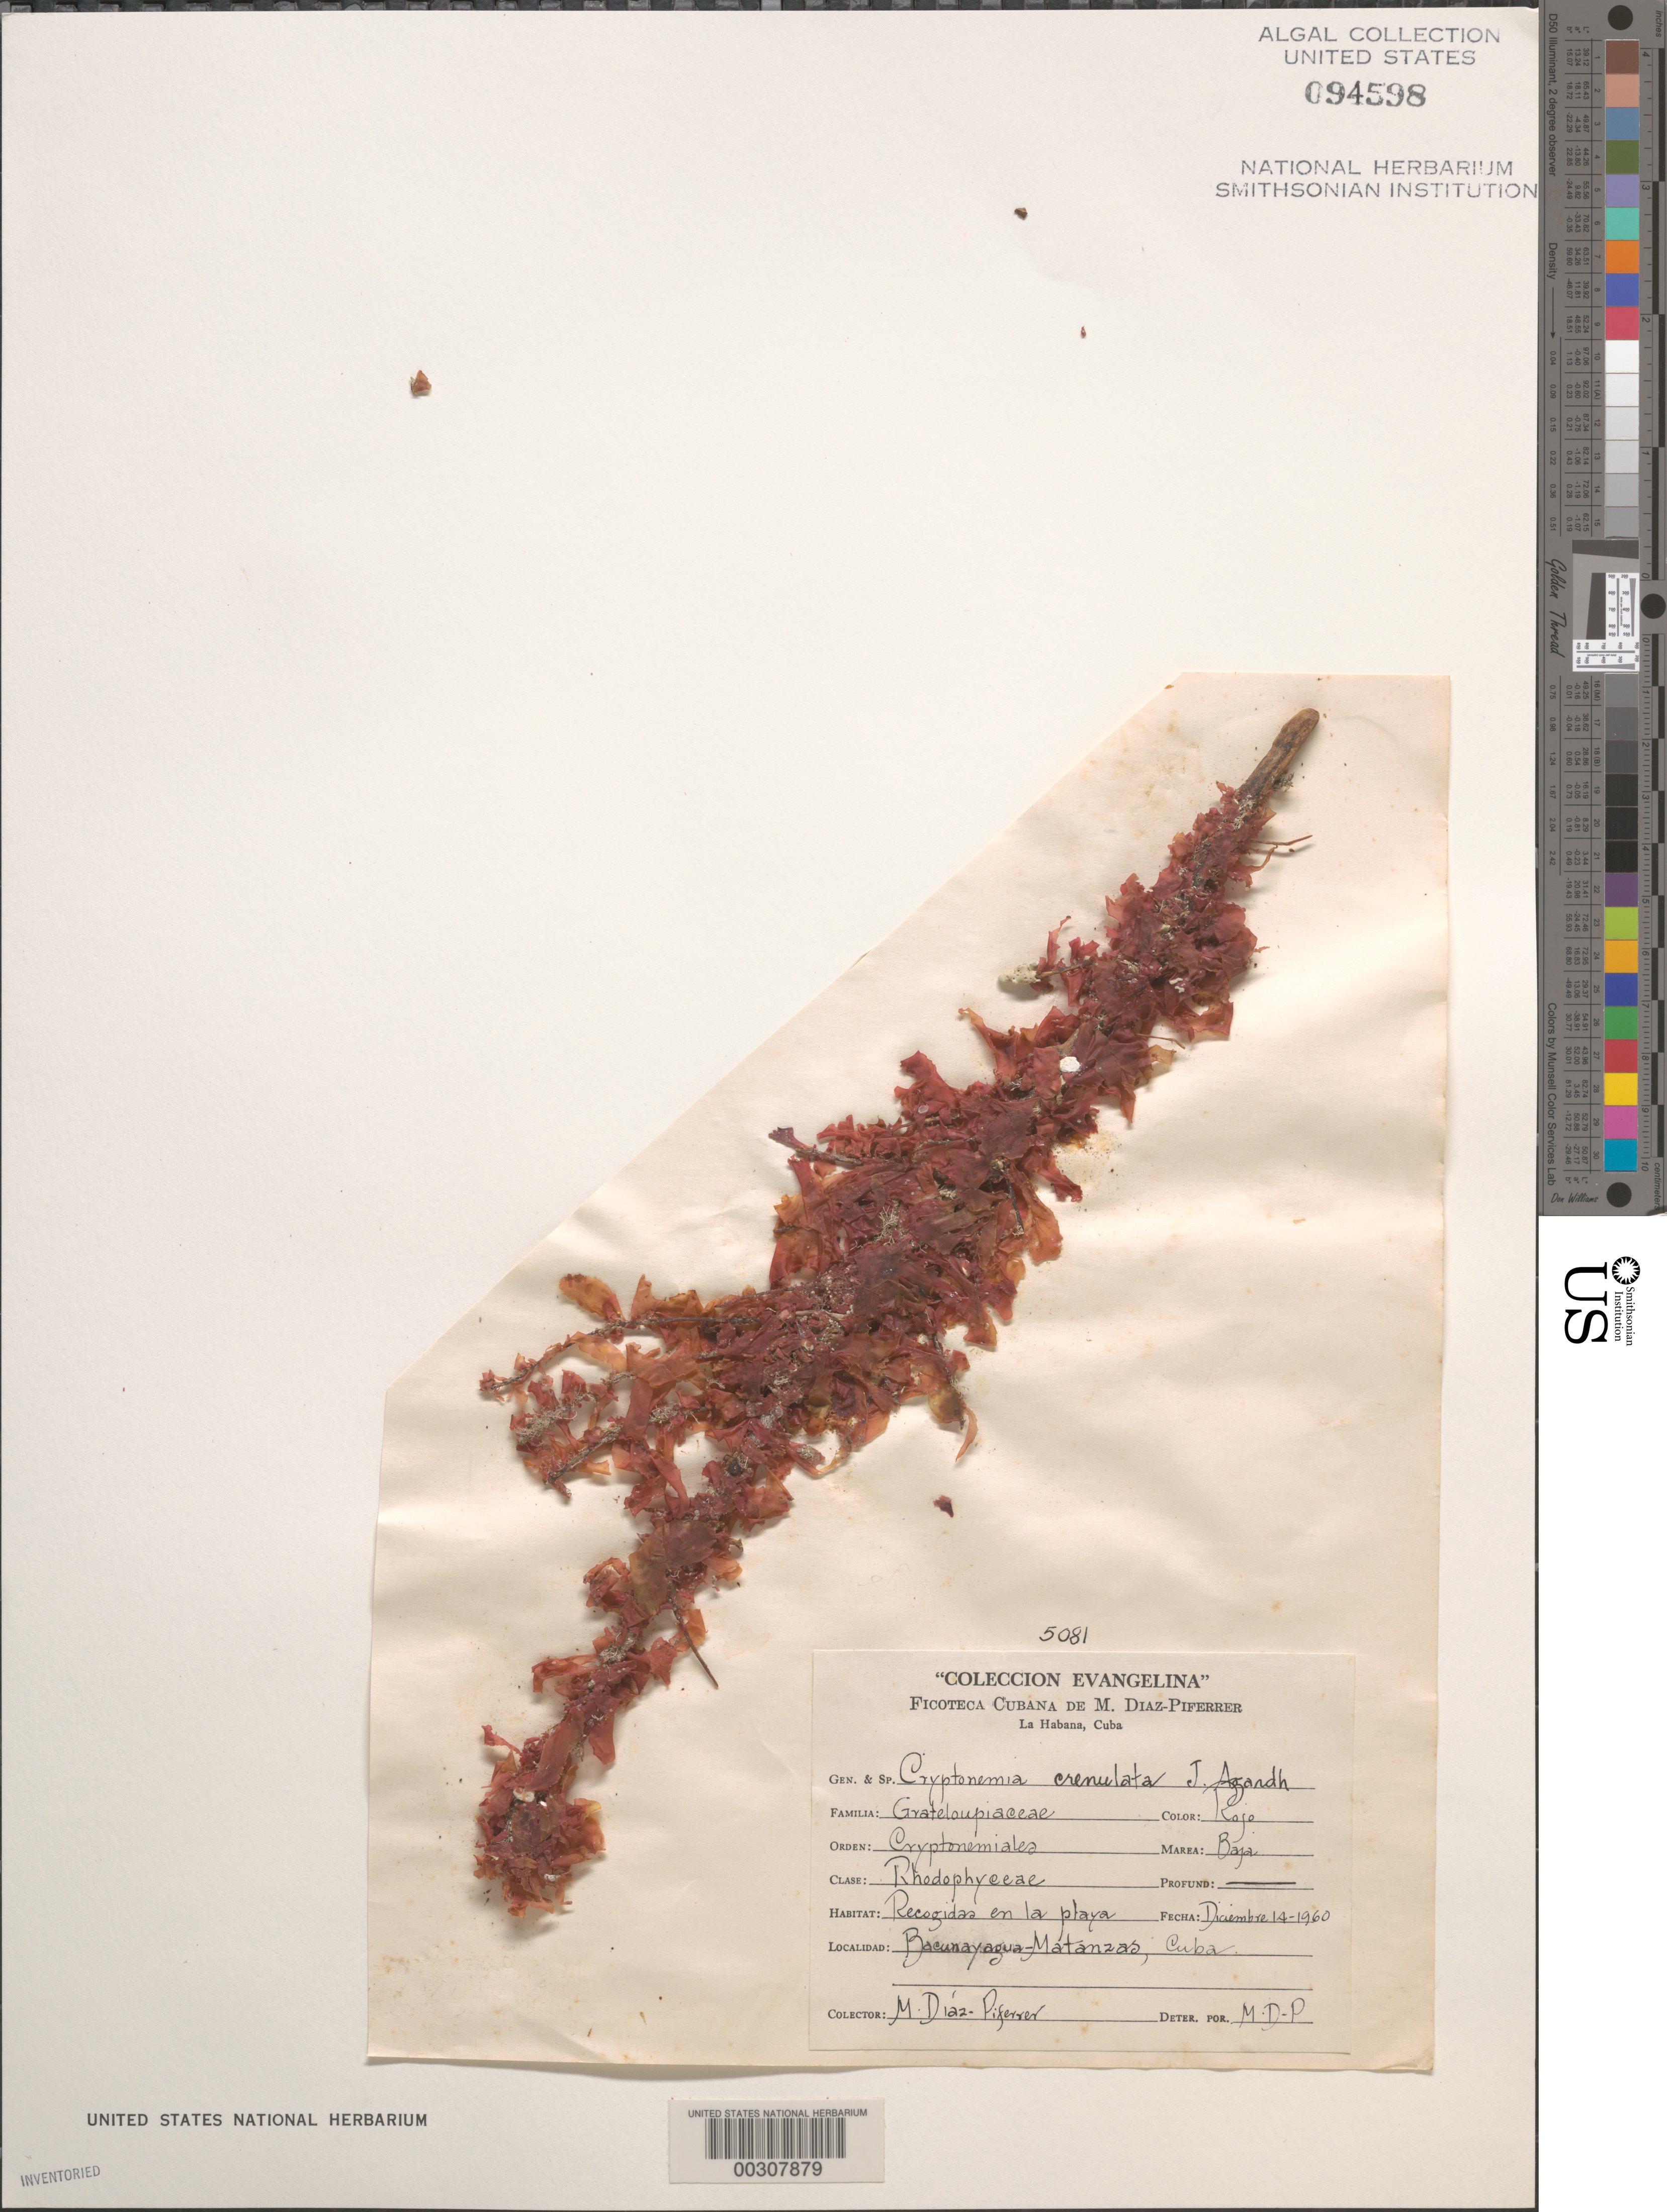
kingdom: Plantae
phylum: Rhodophyta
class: Florideophyceae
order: Halymeniales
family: Halymeniaceae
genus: Cryptonemia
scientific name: Cryptonemia crenulata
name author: (J. Agardh) J. Agardh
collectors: M. Diaz-Piferrer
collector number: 5081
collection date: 1960-12-14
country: Cuba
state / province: Matanzas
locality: Bacunayagua.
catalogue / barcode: US 94598